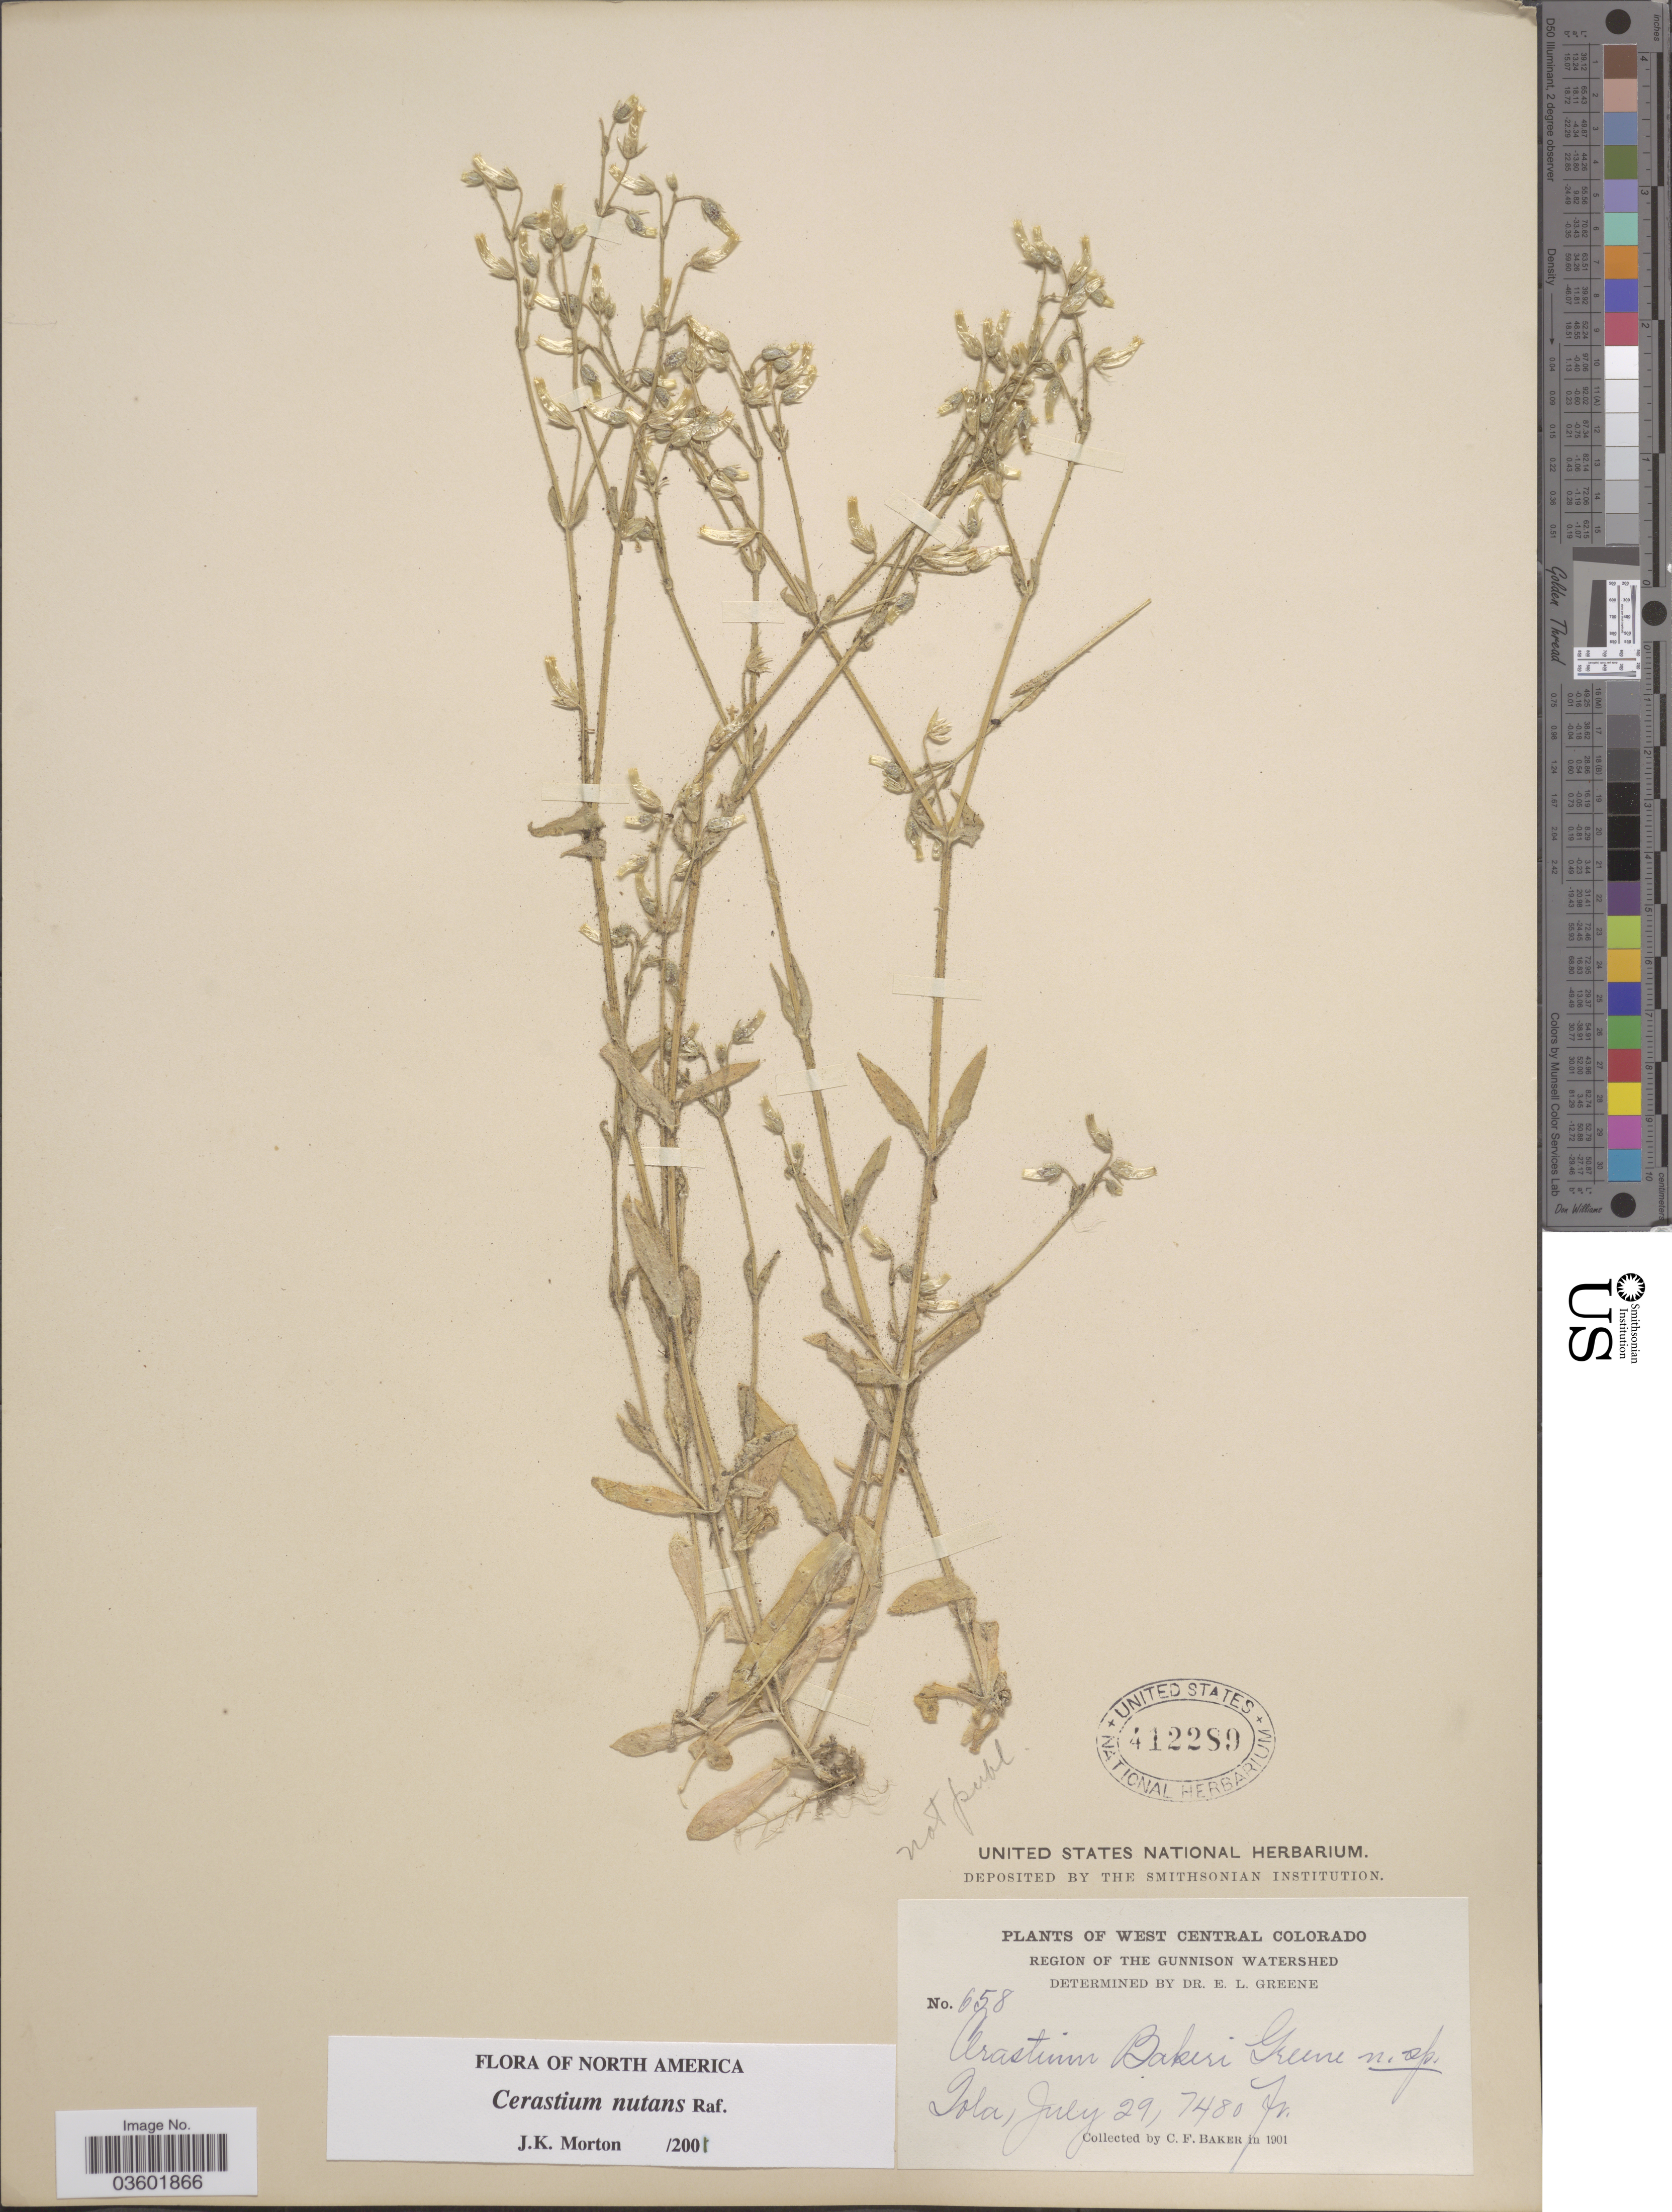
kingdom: Plantae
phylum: Tracheophyta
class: Magnoliopsida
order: Caryophyllales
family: Caryophyllaceae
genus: Cerastium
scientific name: Cerastium nutans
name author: Raf.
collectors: C. F. Baker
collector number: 658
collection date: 1901-07-29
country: United States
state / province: Colorado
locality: West Central Colorado. Region of the Gunnison watershed. Iola.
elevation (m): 2280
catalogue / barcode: US 412289